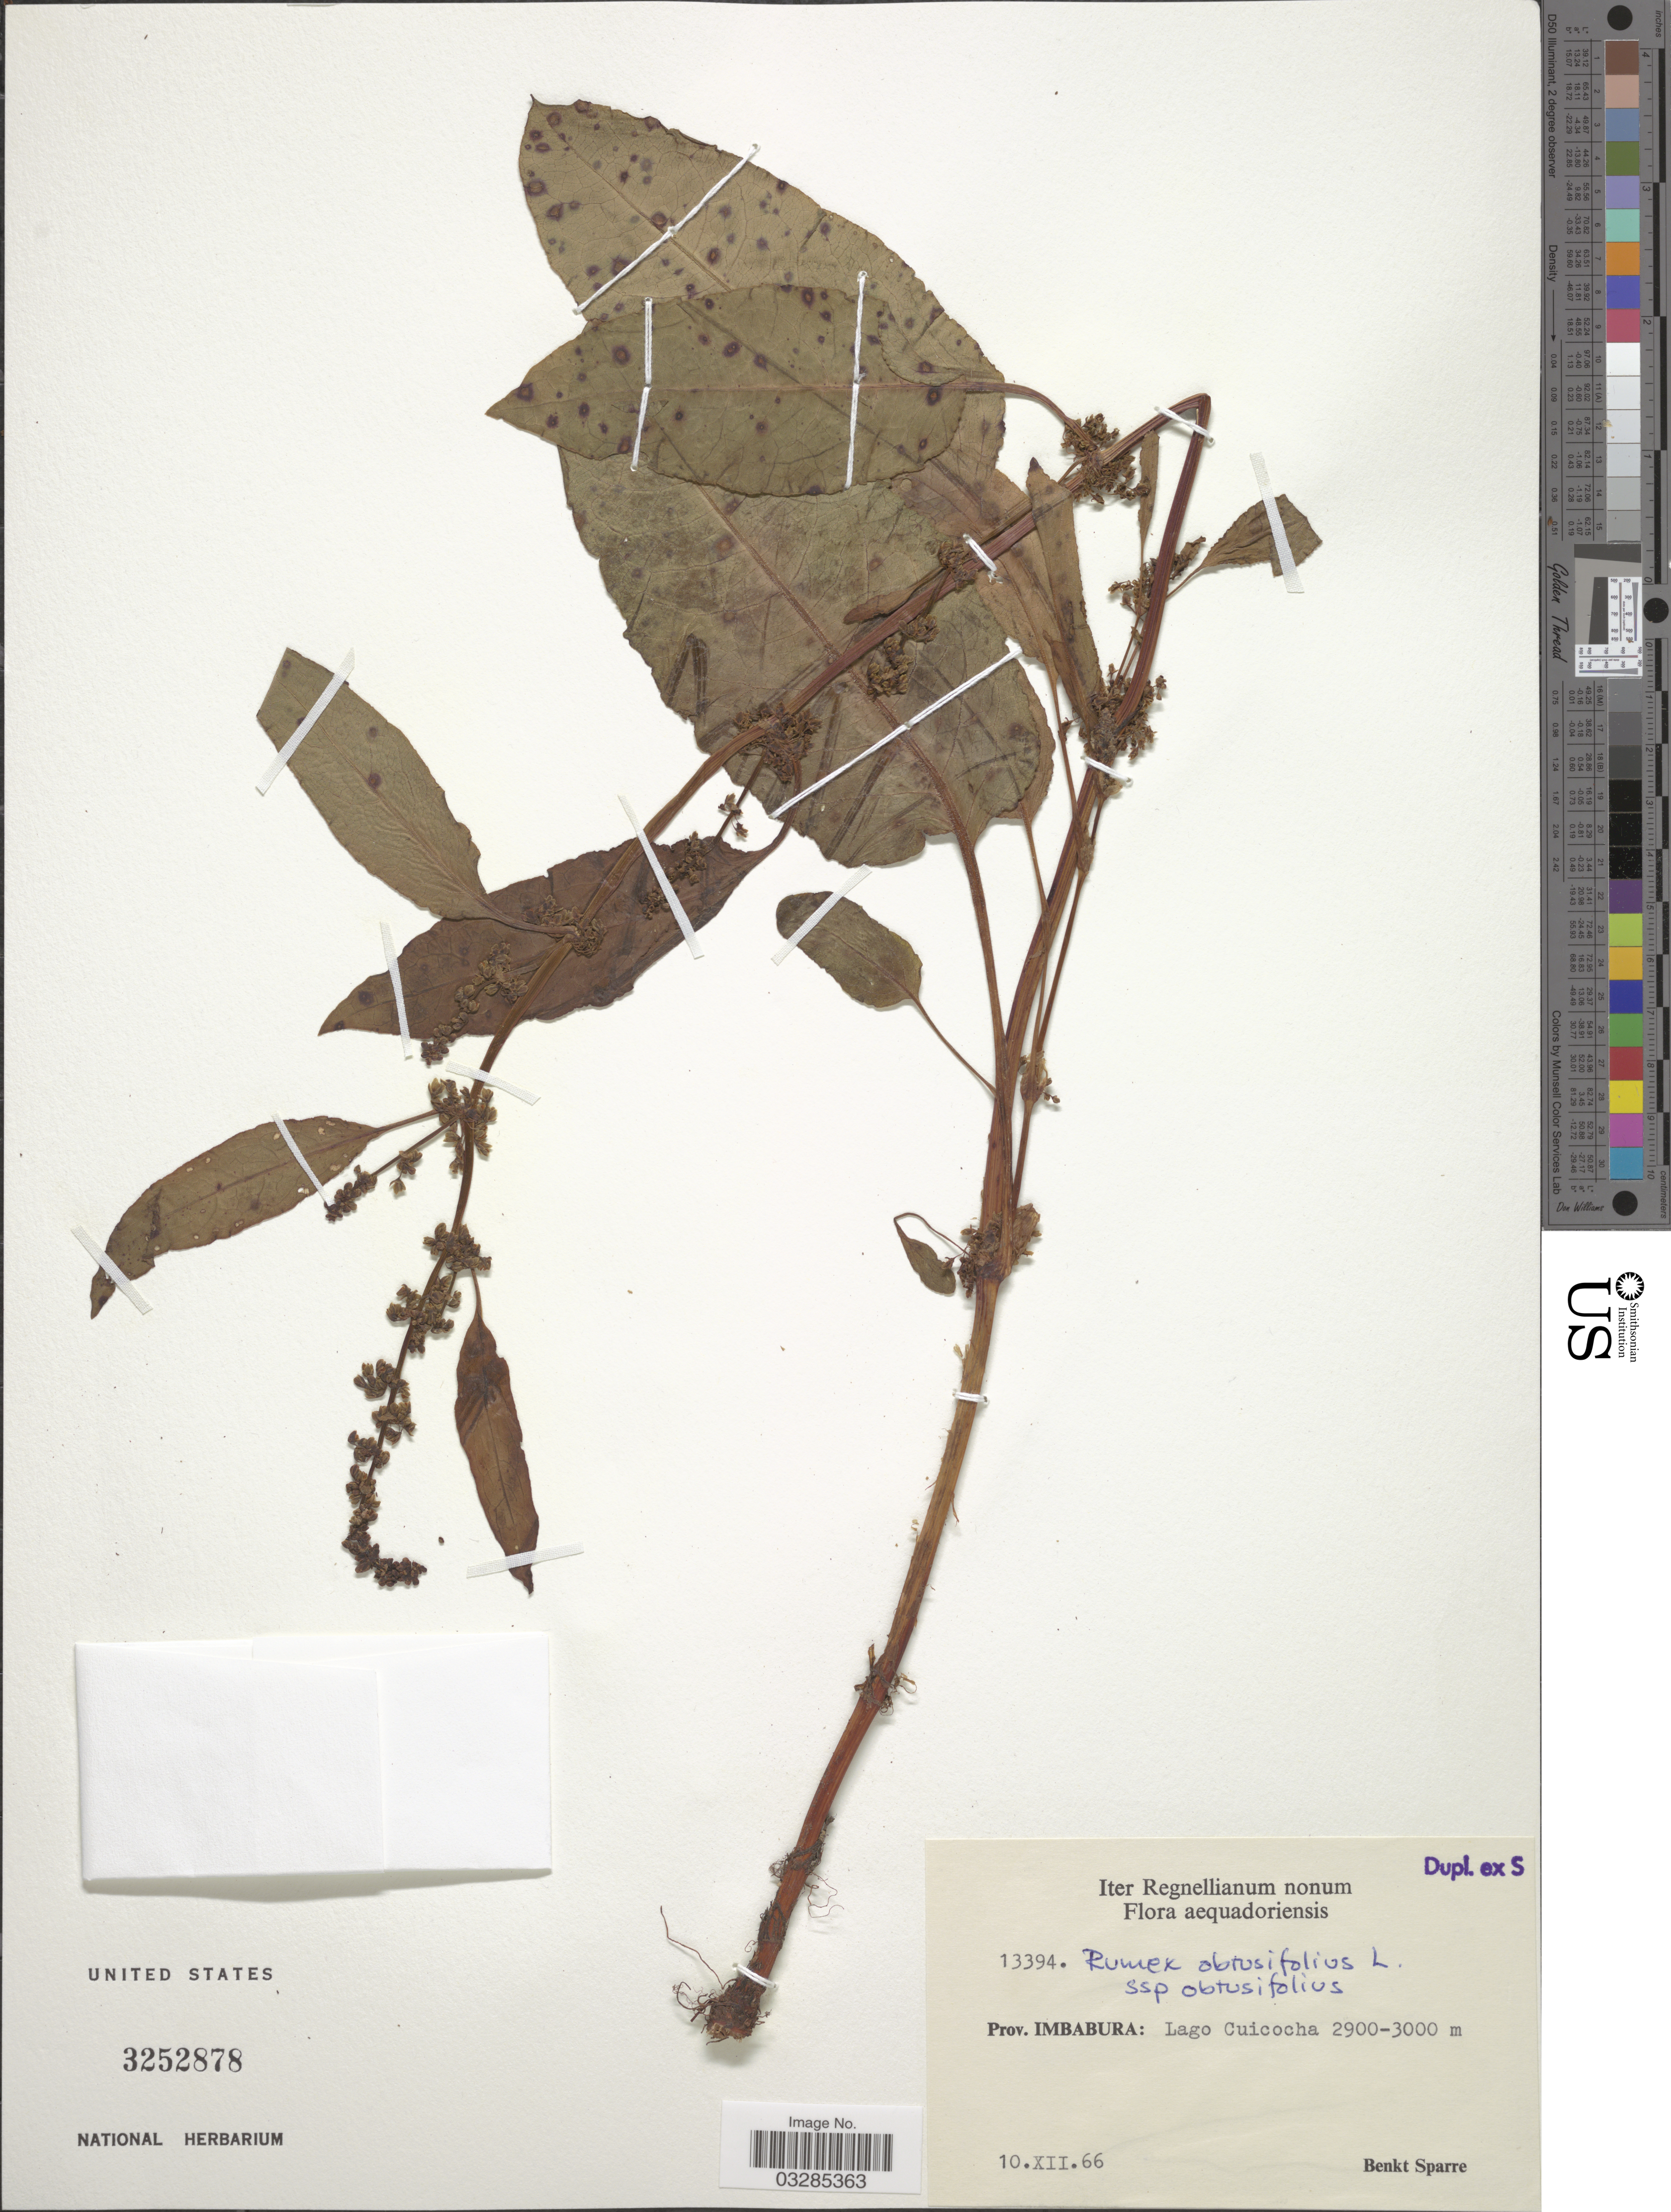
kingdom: Plantae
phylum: Tracheophyta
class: Magnoliopsida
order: Caryophyllales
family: Polygonaceae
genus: Rumex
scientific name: Rumex obtusifolius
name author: L.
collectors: B. Sparre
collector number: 13394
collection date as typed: Transcribed d/m/y: 10/12/66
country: Ecuador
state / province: Imbabura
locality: Aequadoriensis. Lago Cuicocha.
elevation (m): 2900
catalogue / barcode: US 3252878